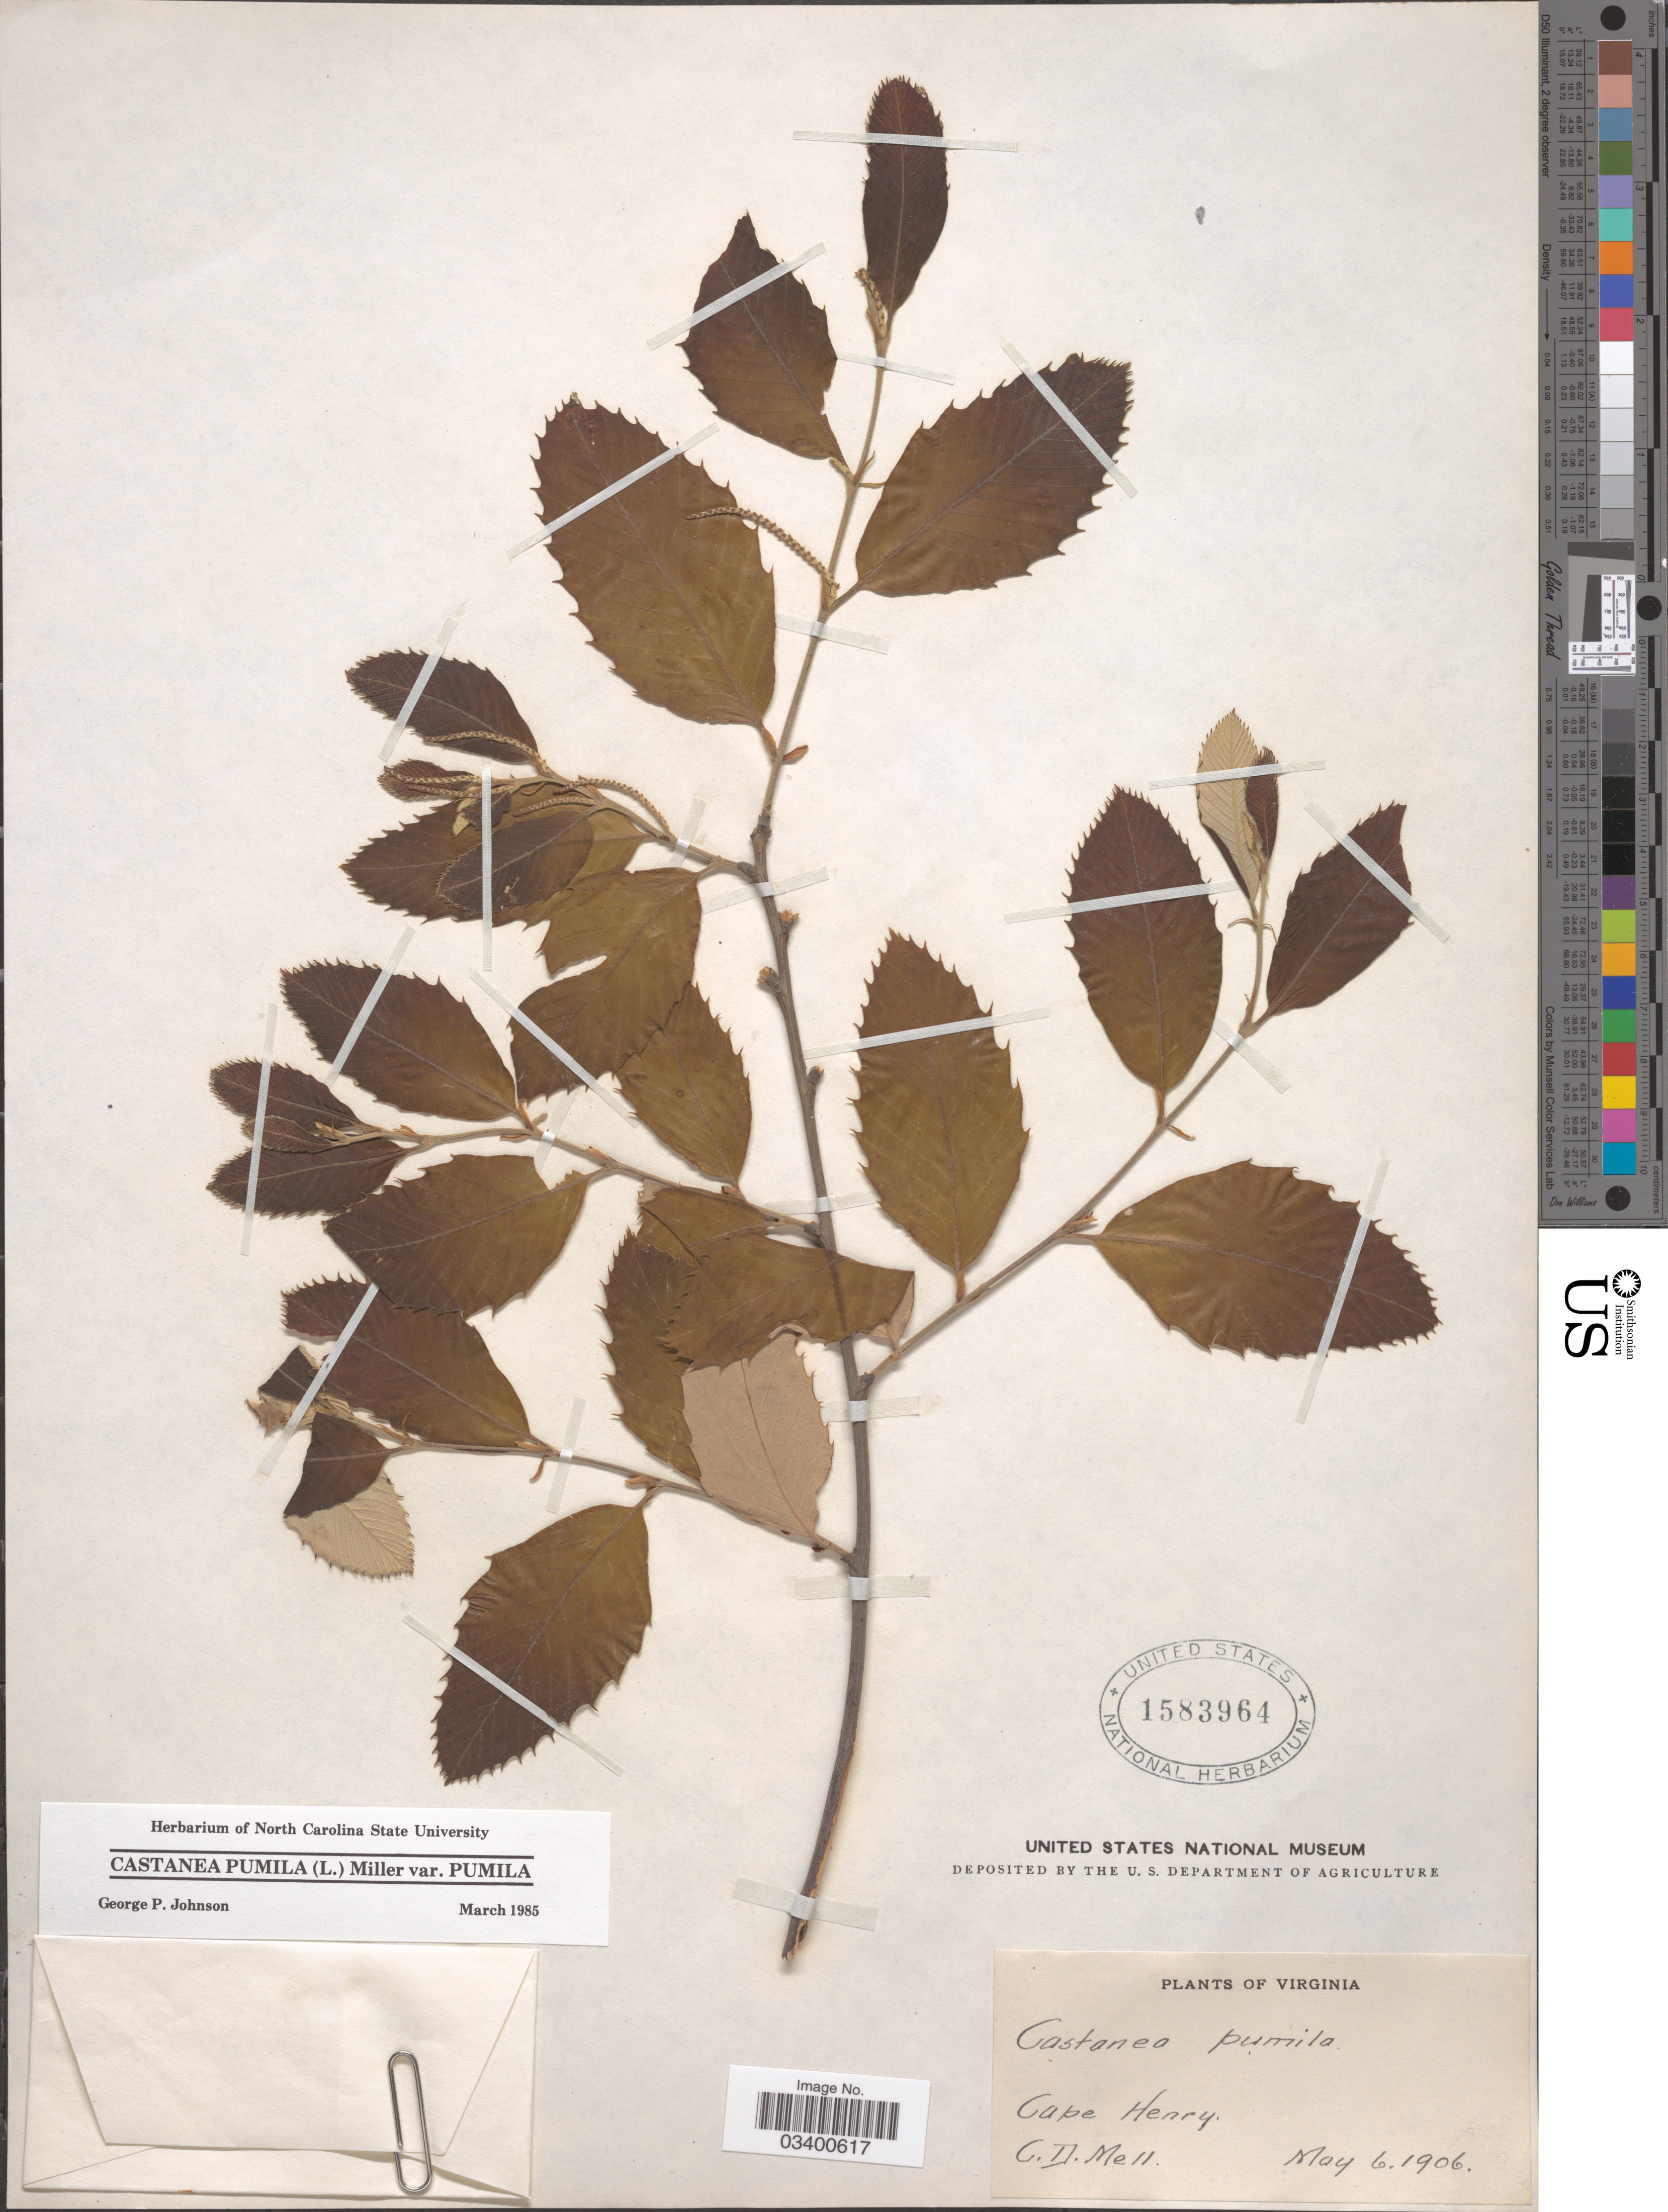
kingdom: Plantae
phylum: Tracheophyta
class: Magnoliopsida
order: Fagales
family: Fagaceae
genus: Castanea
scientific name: Castanea pumila var. pumila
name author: (L.) Mill.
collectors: C. D. Mell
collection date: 1906-05-06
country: United States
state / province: Virginia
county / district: City of Virginia Beach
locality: Cape Henry.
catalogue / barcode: US 1583964